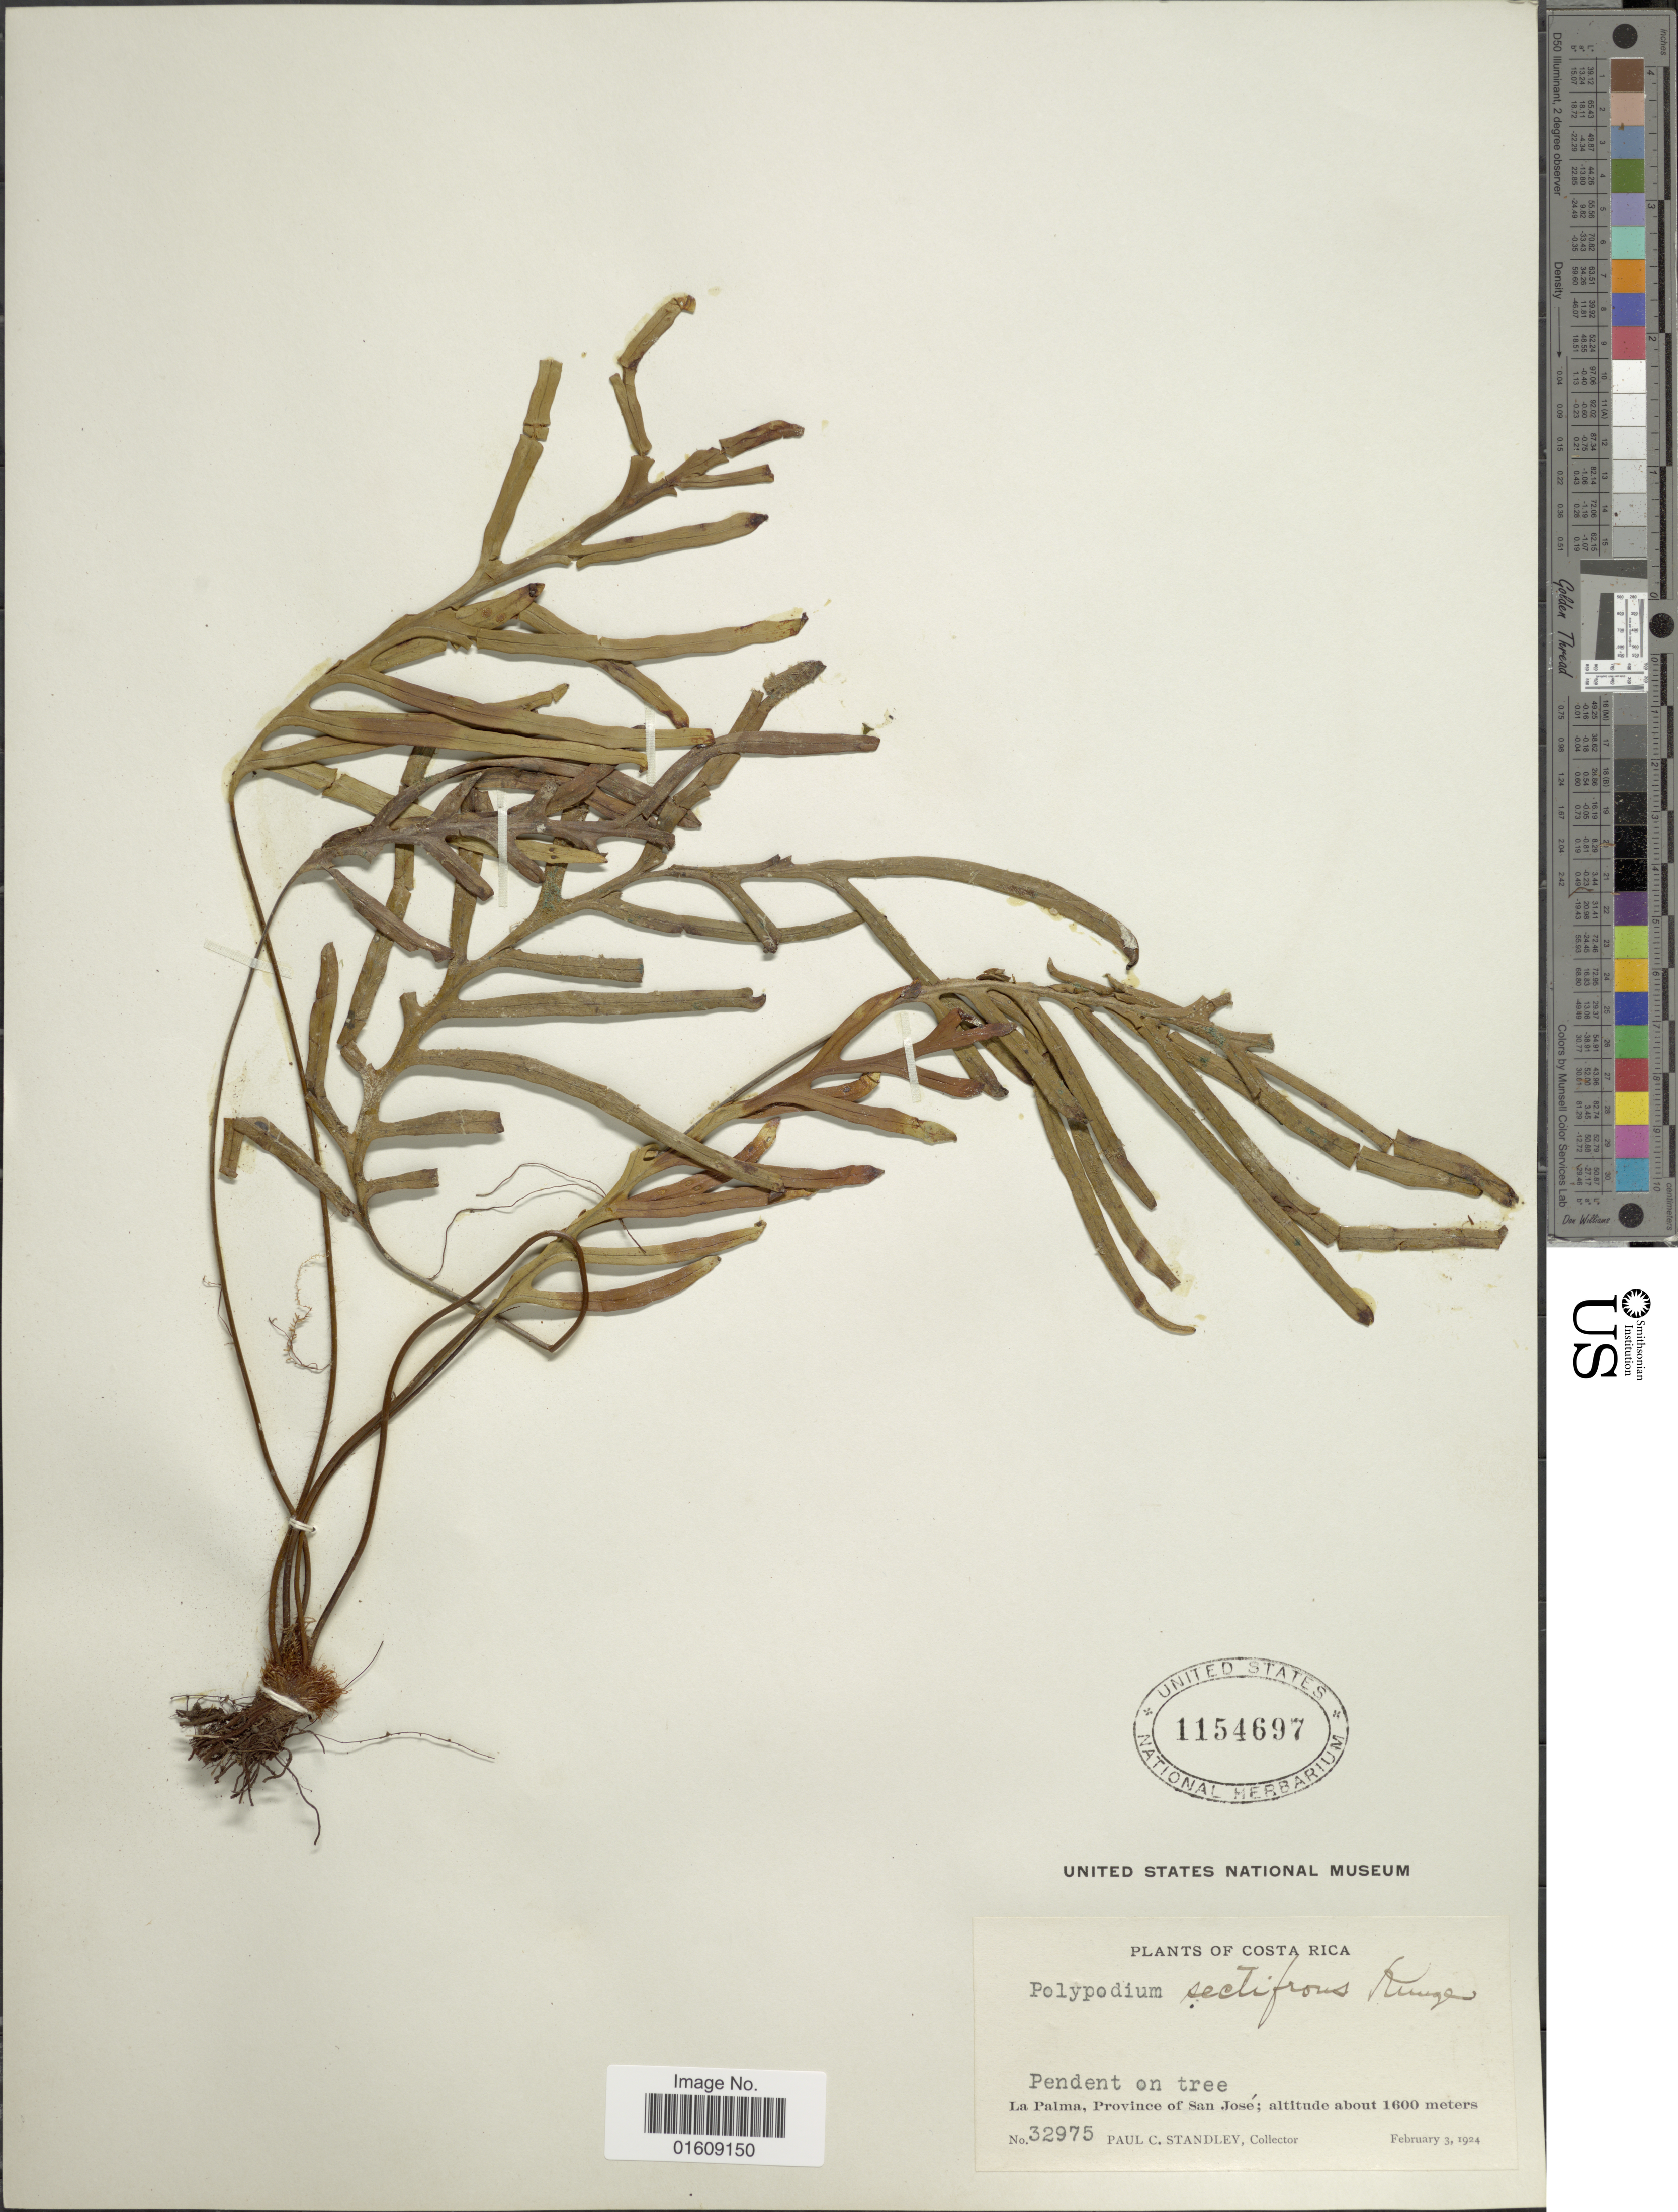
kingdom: Plantae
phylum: Tracheophyta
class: Polypodiopsida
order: Polypodiales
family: Polypodiaceae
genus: Zygophlebia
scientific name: Zygophlebia sectifrons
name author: (Kunze ex Mett.) L.E. Bishop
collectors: P. C. Standley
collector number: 32975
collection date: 1924-02-03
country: Costa Rica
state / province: San José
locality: Costa Rica, La Palma, Province of San José.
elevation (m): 1600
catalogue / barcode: US 1154697